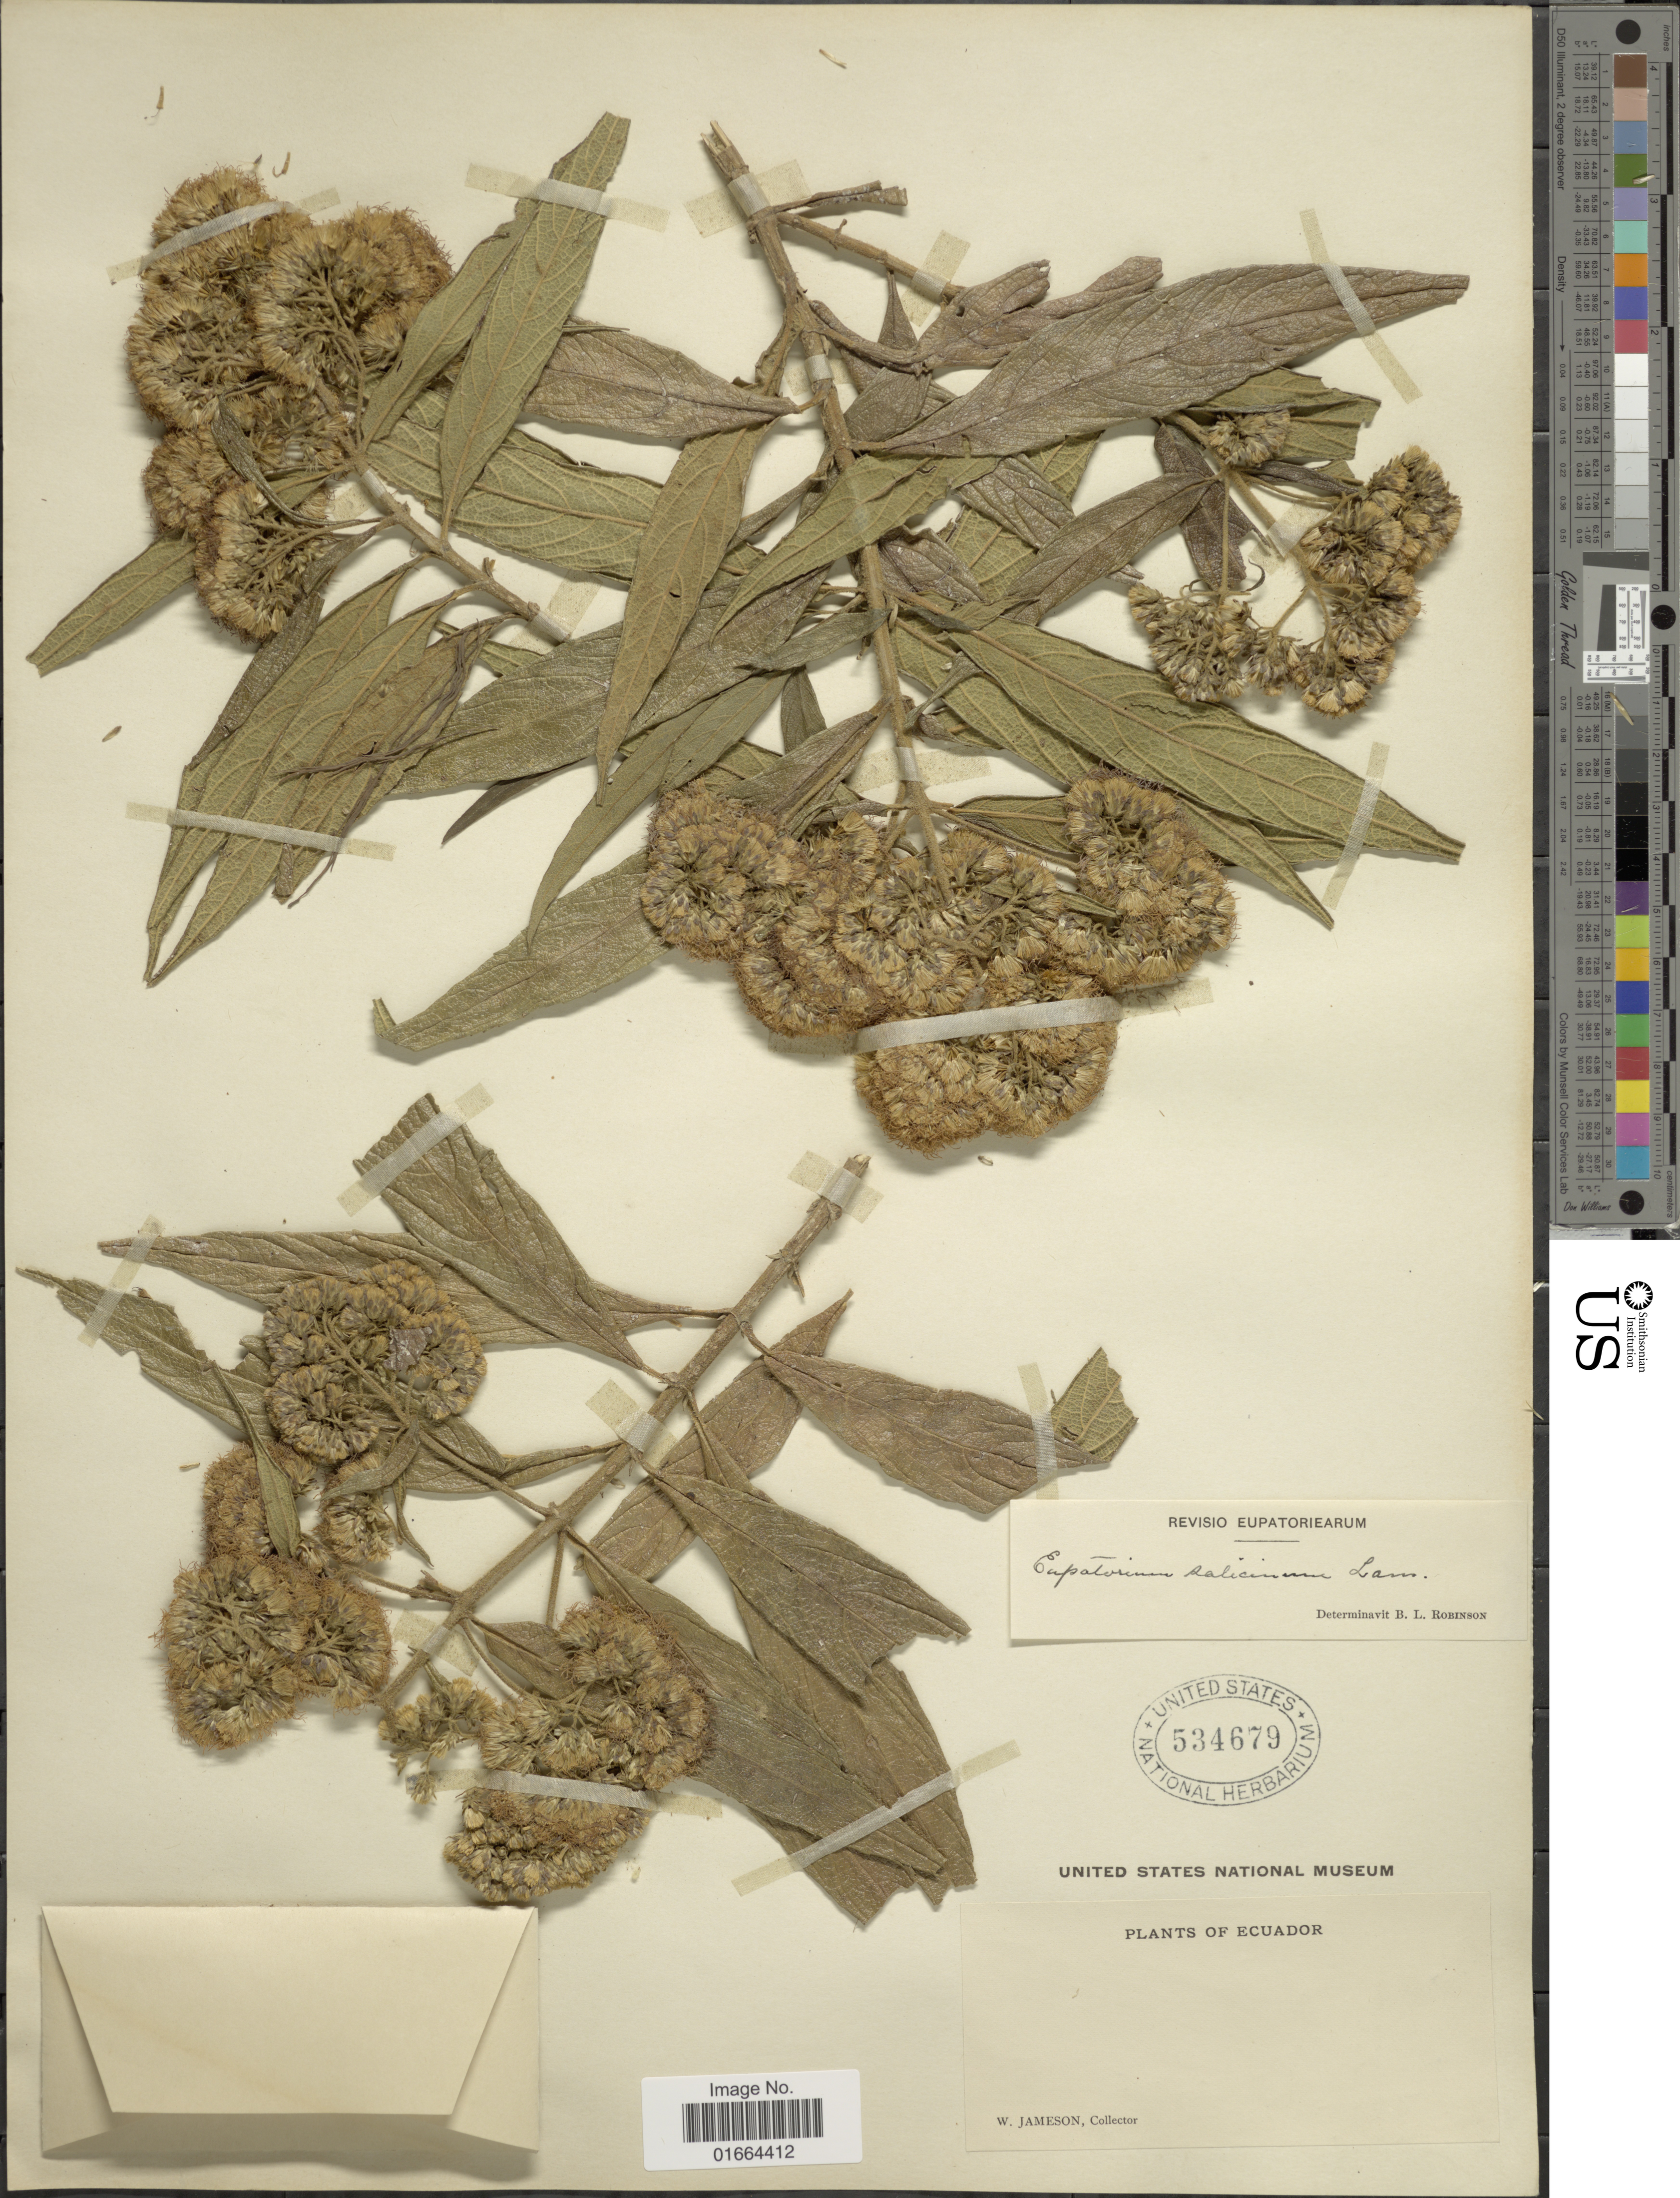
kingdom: Plantae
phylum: Tracheophyta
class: Magnoliopsida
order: Asterales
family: Asteraceae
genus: Badilloa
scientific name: Badilloa salicina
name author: (Lam.) R.M. King & H. Rob.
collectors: W. Jameson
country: Ecuador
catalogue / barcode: US 534679